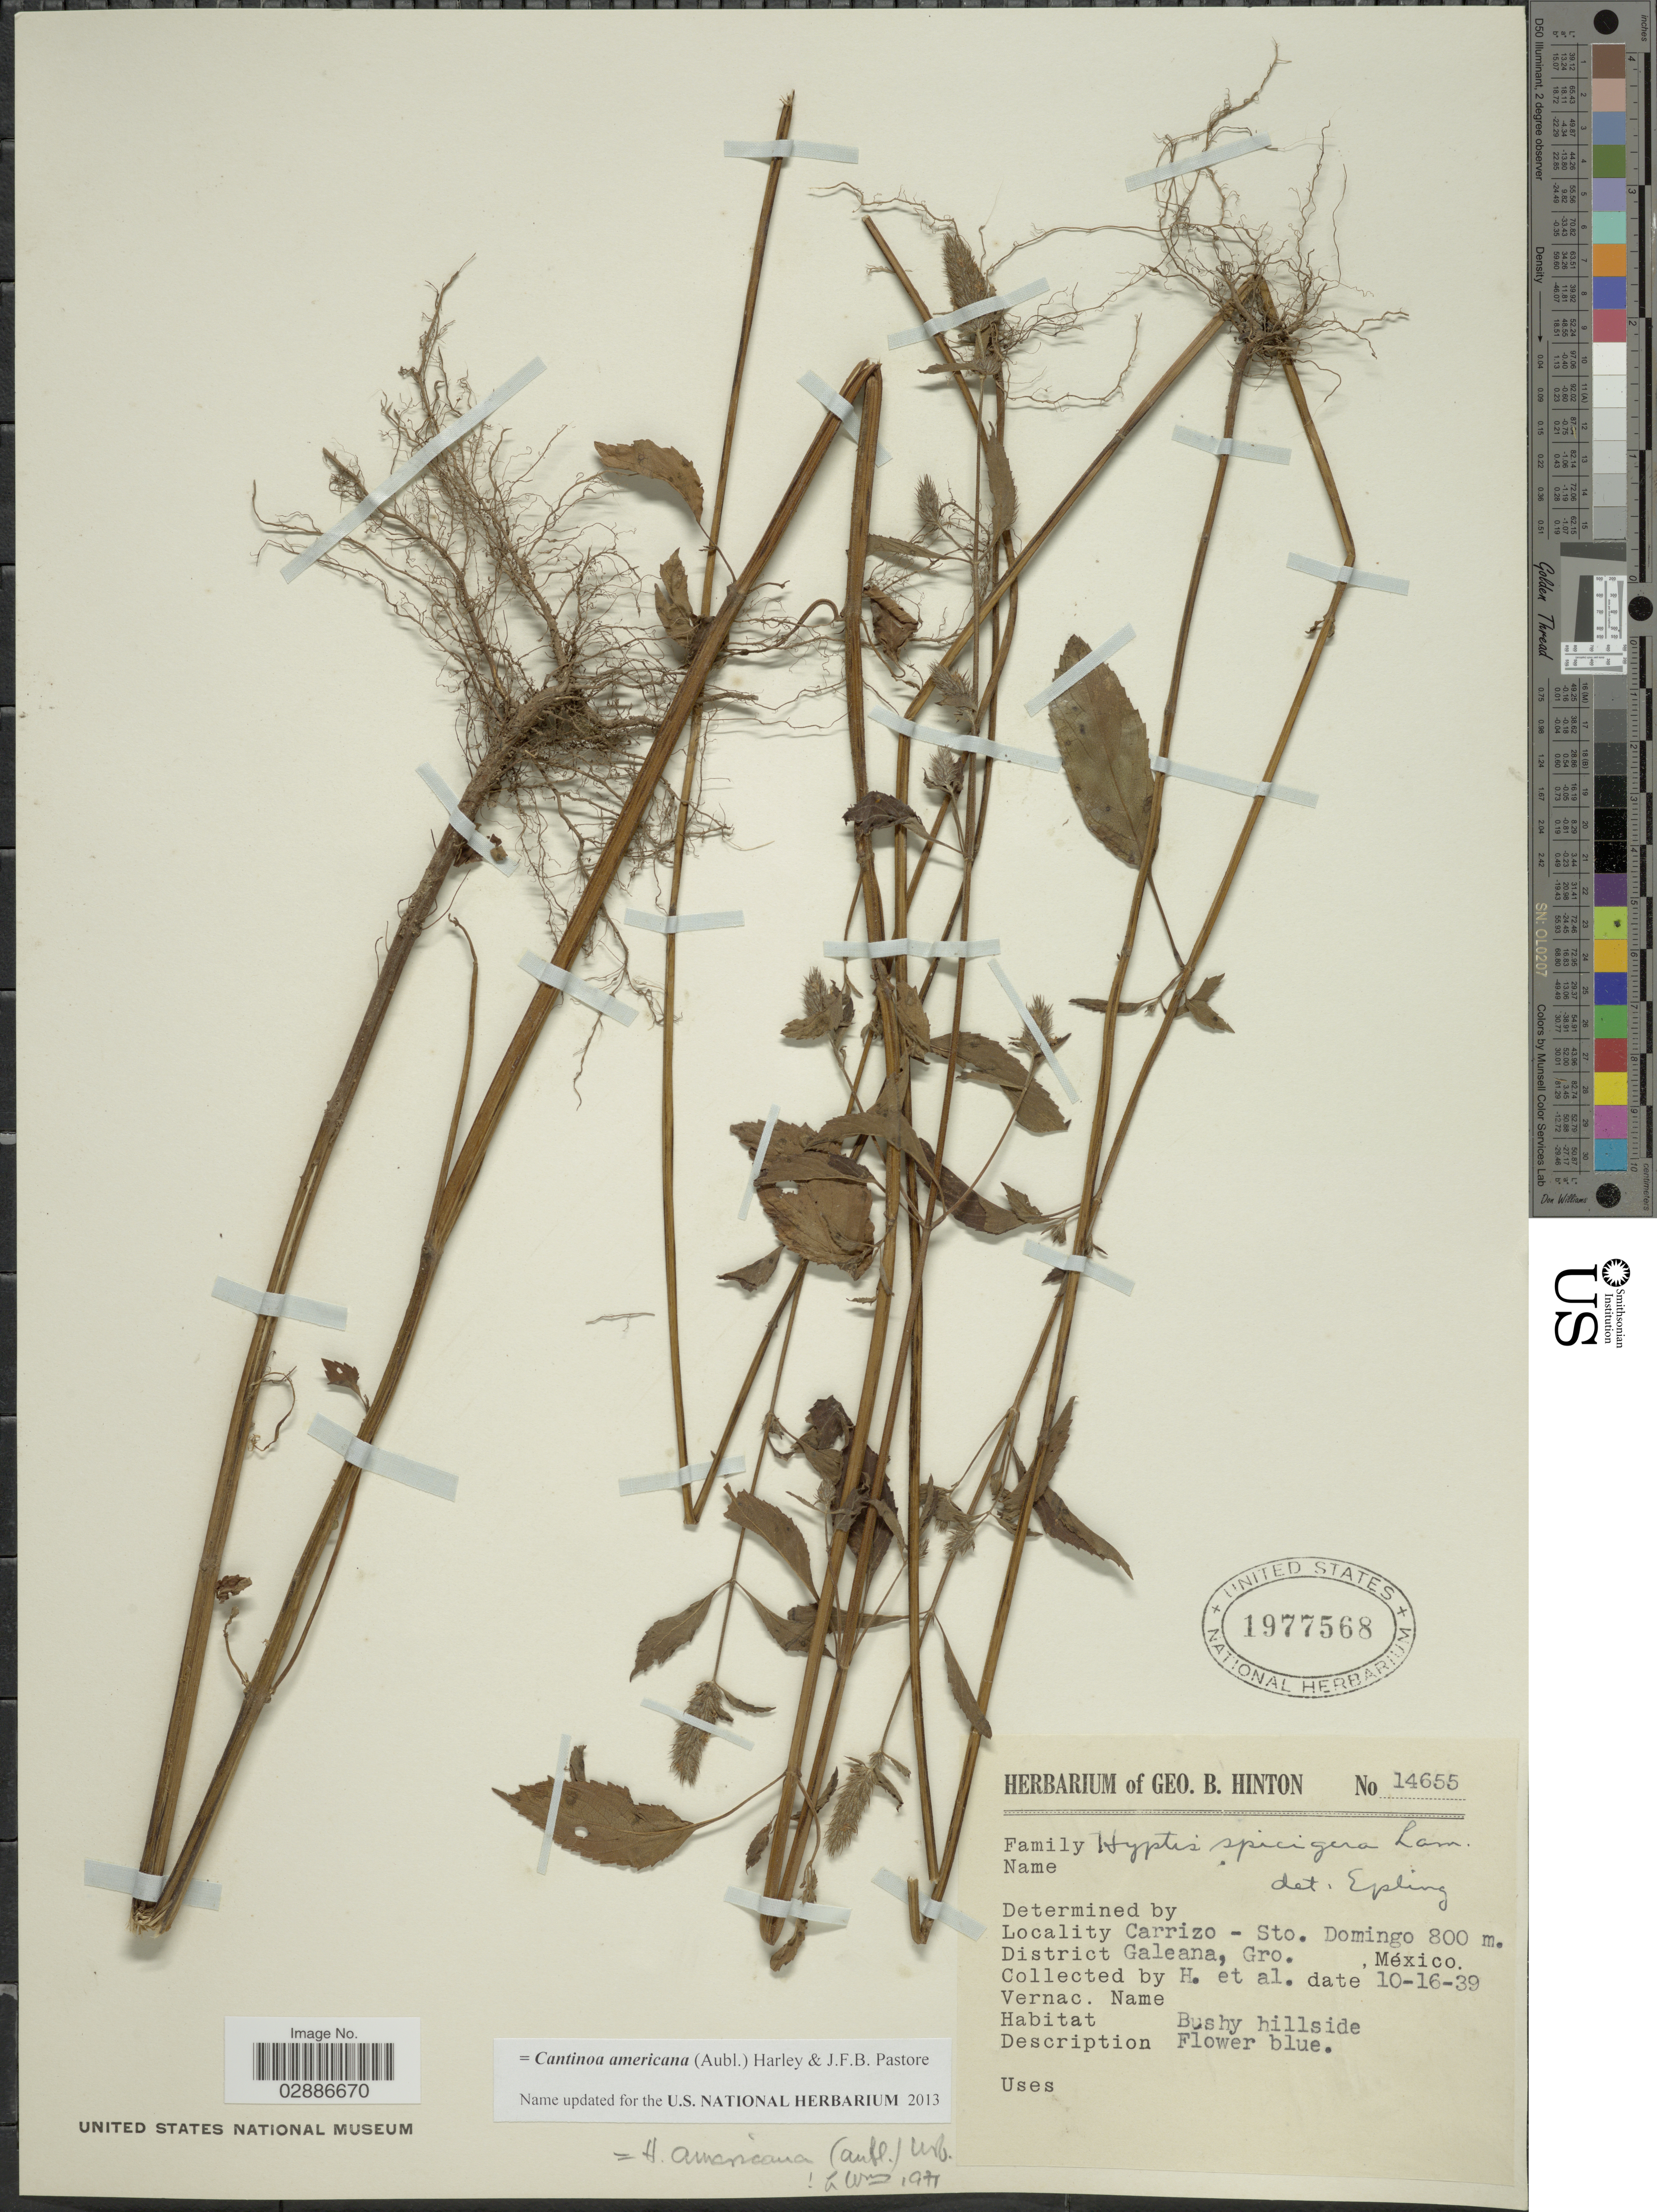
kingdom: Plantae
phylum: Tracheophyta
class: Magnoliopsida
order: Lamiales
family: Lamiaceae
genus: Cantinoa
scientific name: Cantinoa americana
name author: (Aubl.) Harley & J.F.B. Pastore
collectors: G. B. Hinton & et al.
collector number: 14655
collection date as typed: Transcribed d/m/y: 16/10/39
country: Mexico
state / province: Guerrero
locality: Carrizo - Sto. Domingo. District Galeana.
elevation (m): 800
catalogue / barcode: US 1977568